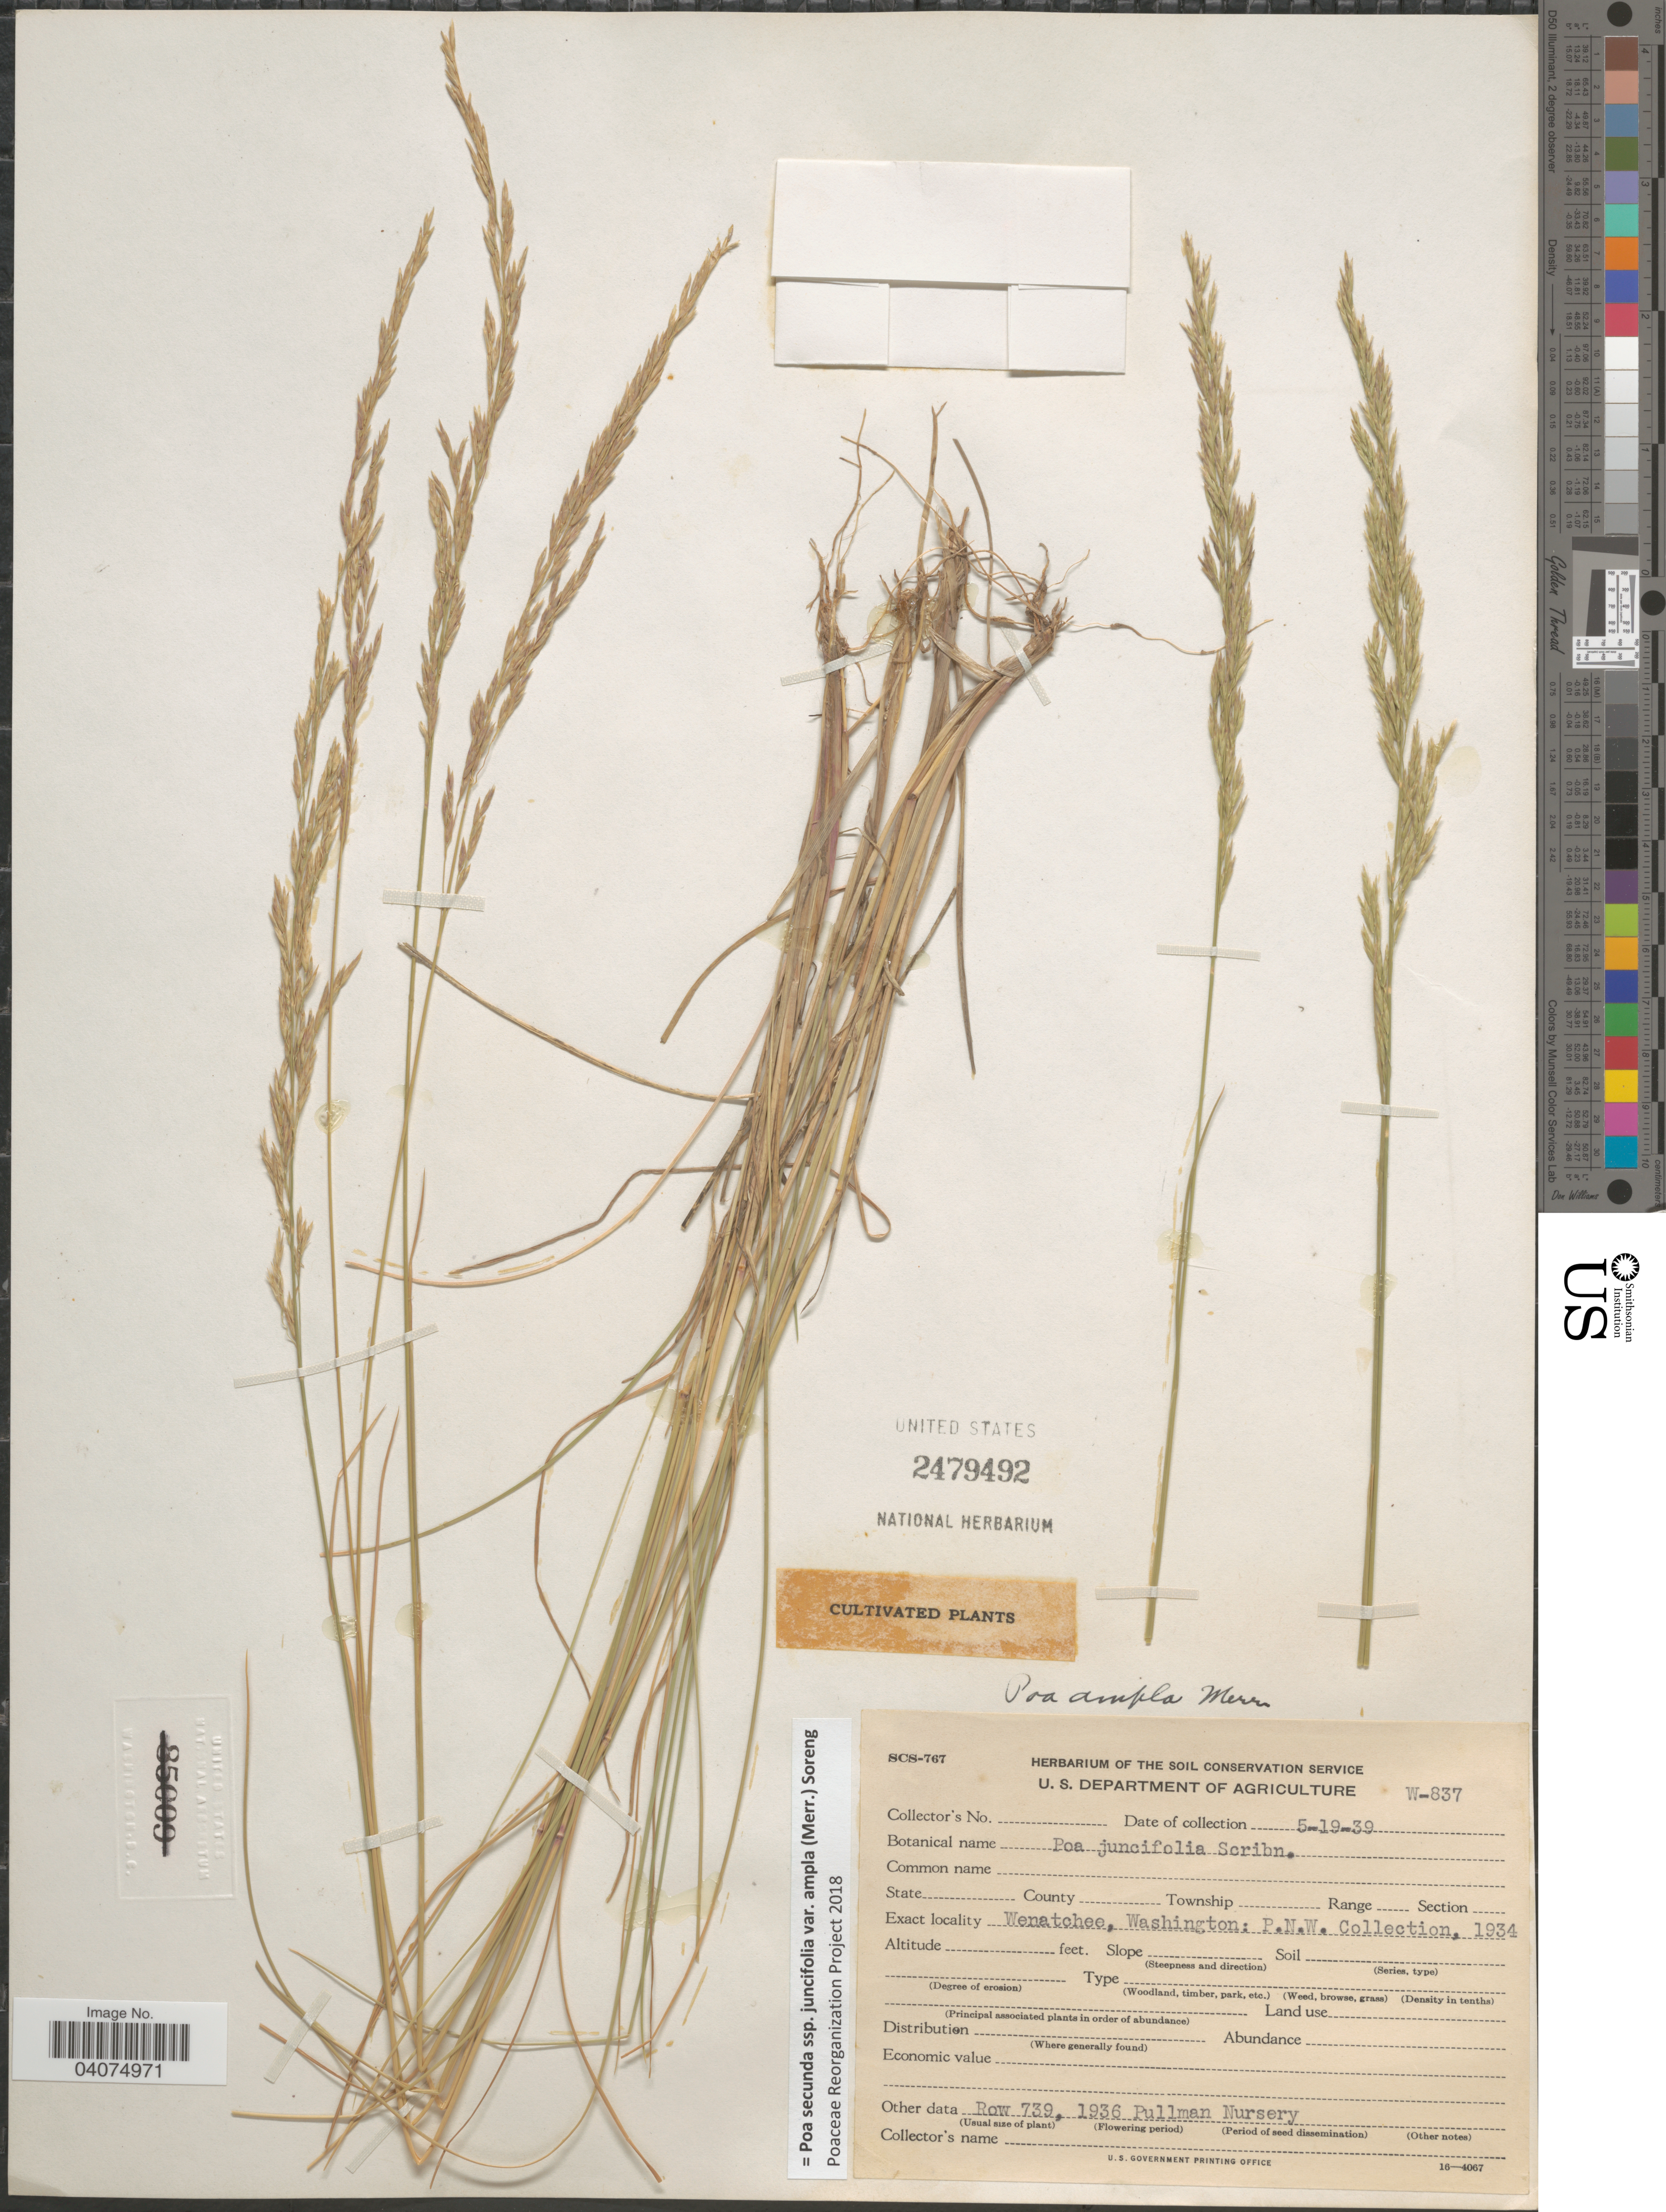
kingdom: Plantae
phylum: Tracheophyta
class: Liliopsida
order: Poales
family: Poaceae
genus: Poa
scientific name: Poa secunda subsp. juncifolia var. ampla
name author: (Merr.) Soreng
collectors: Herbarium of the Soil Conservation Service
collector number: W-837?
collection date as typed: Transcribed d/m/y: 19/5/39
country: United States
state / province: Washington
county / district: Whitman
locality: Row 739, 1936 Pullman Nursery.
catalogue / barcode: US 2479492